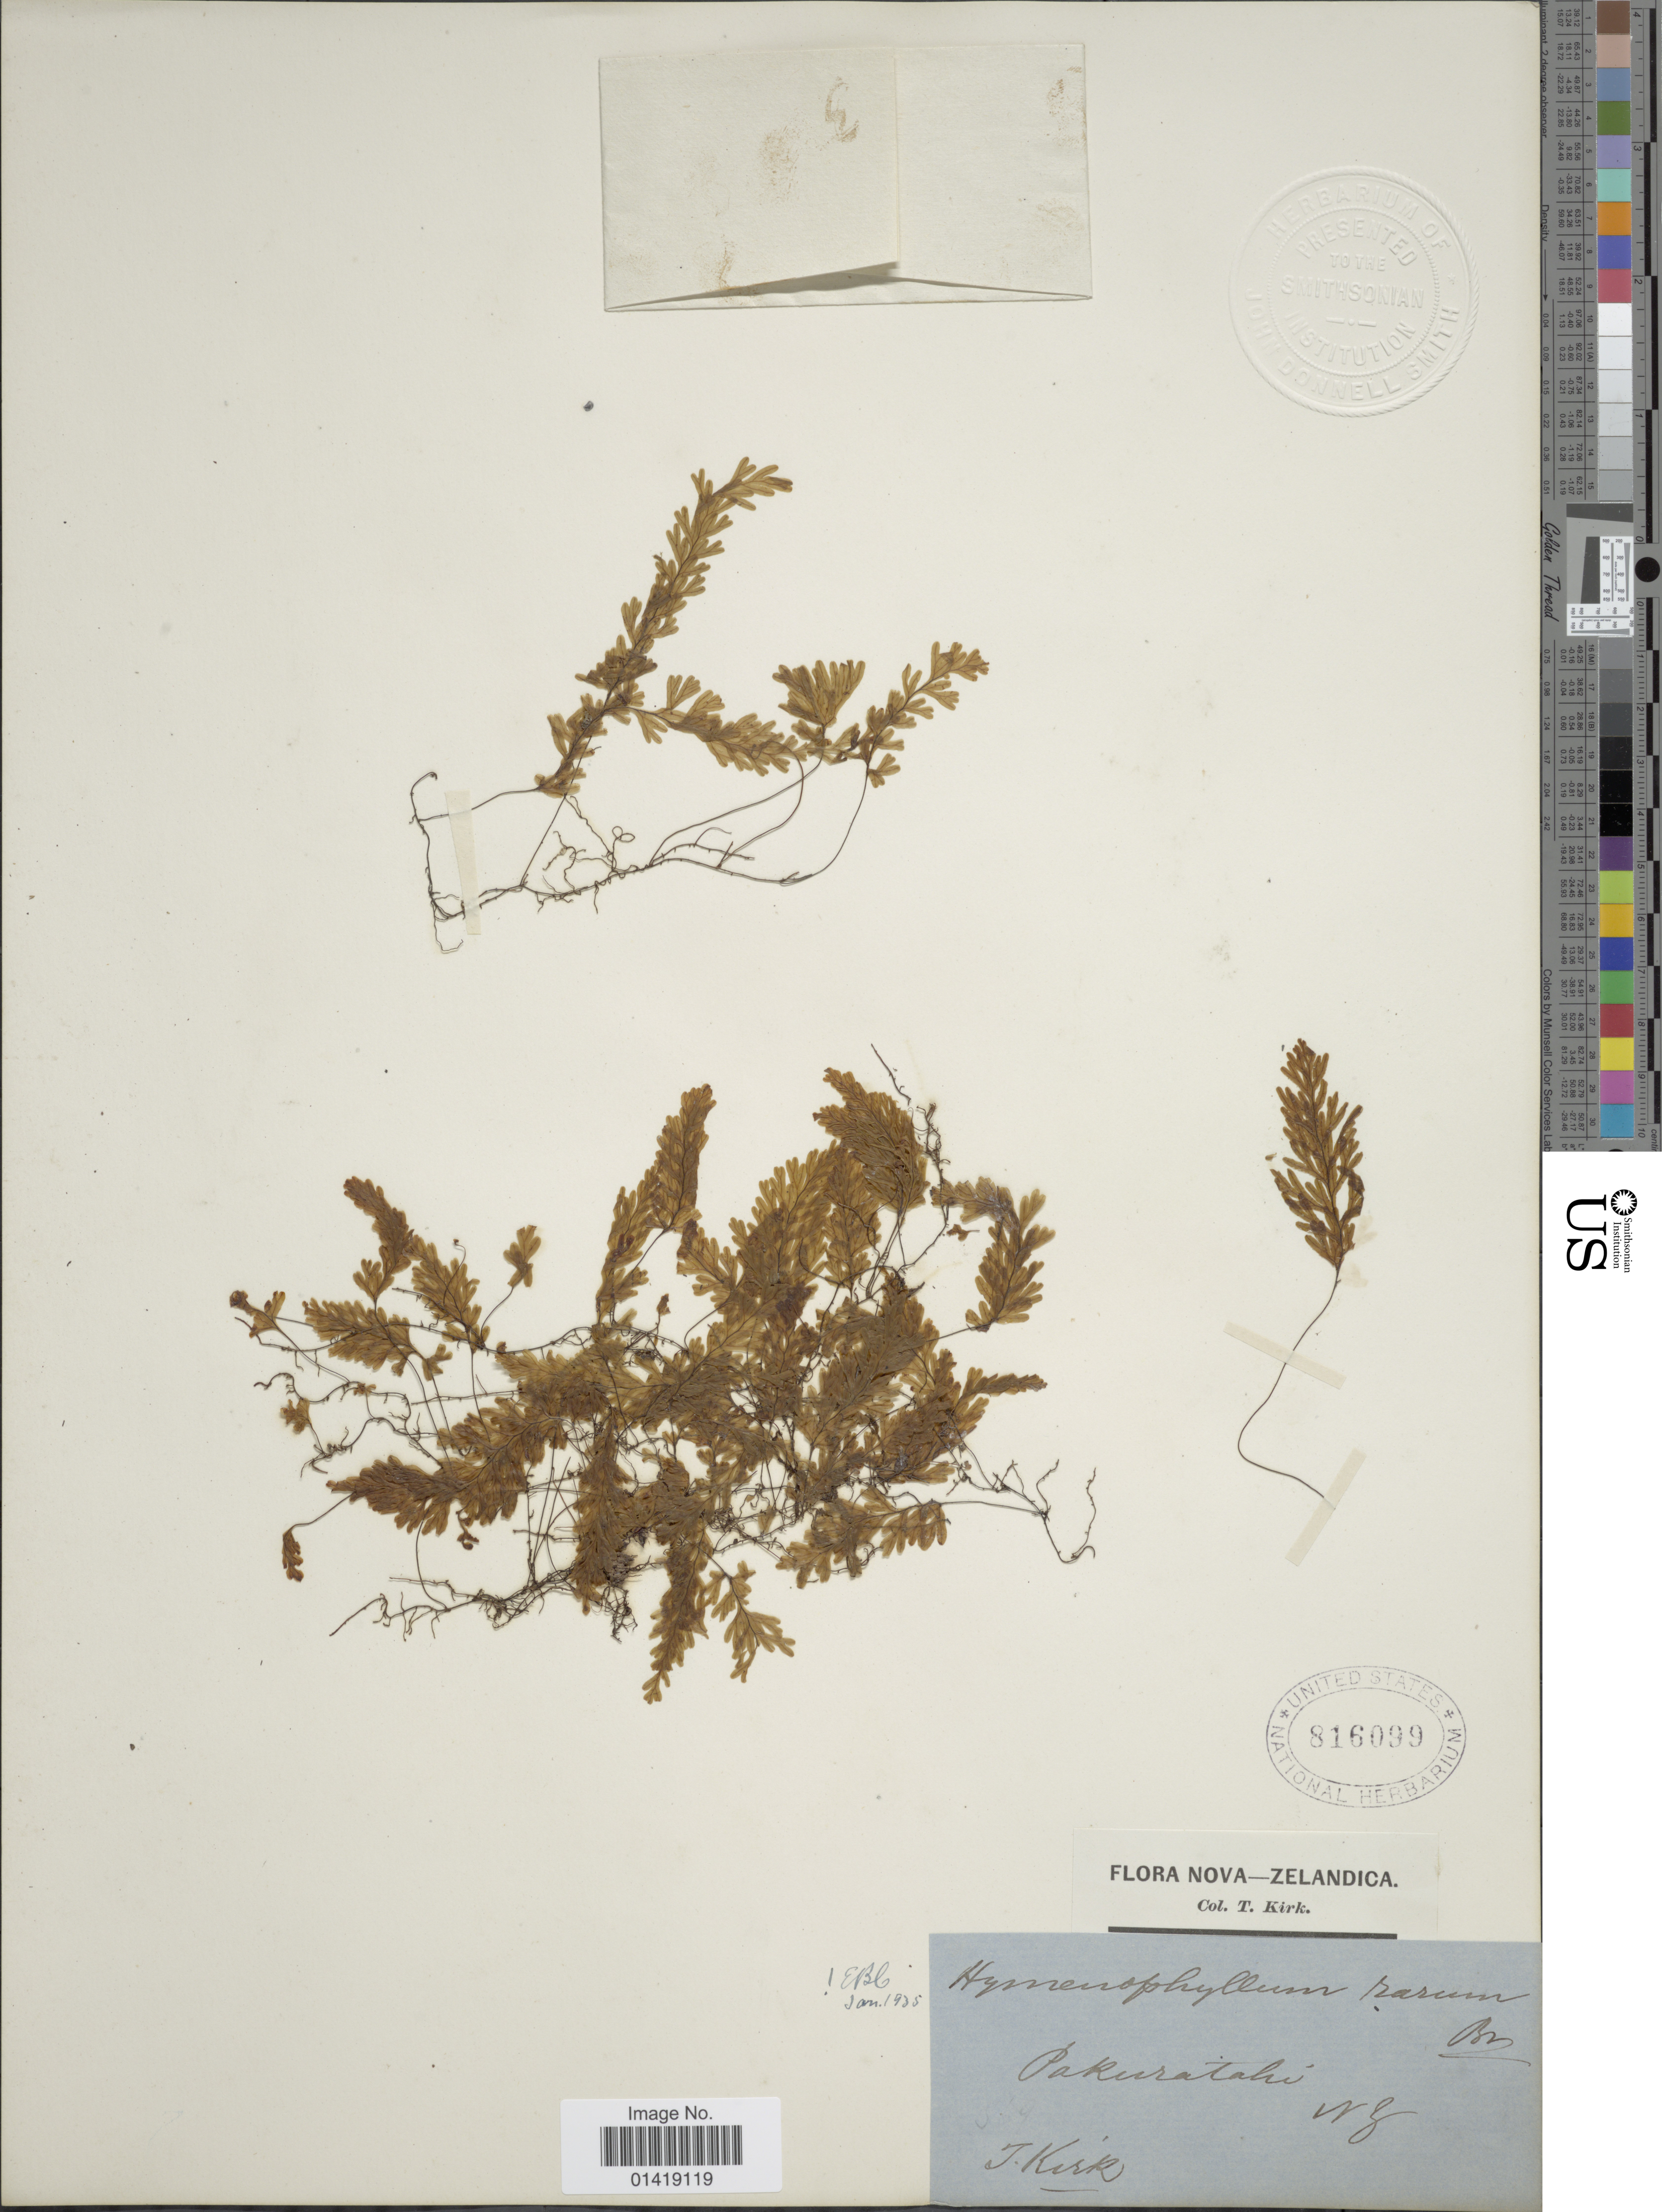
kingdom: Plantae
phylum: Tracheophyta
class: Polypodiopsida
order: Hymenophyllales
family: Hymenophyllaceae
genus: Hymenophyllum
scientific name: Hymenophyllum rarum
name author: R. Br.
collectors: T. Kirk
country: New Zealand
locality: Pakuratahi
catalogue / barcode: US 816099